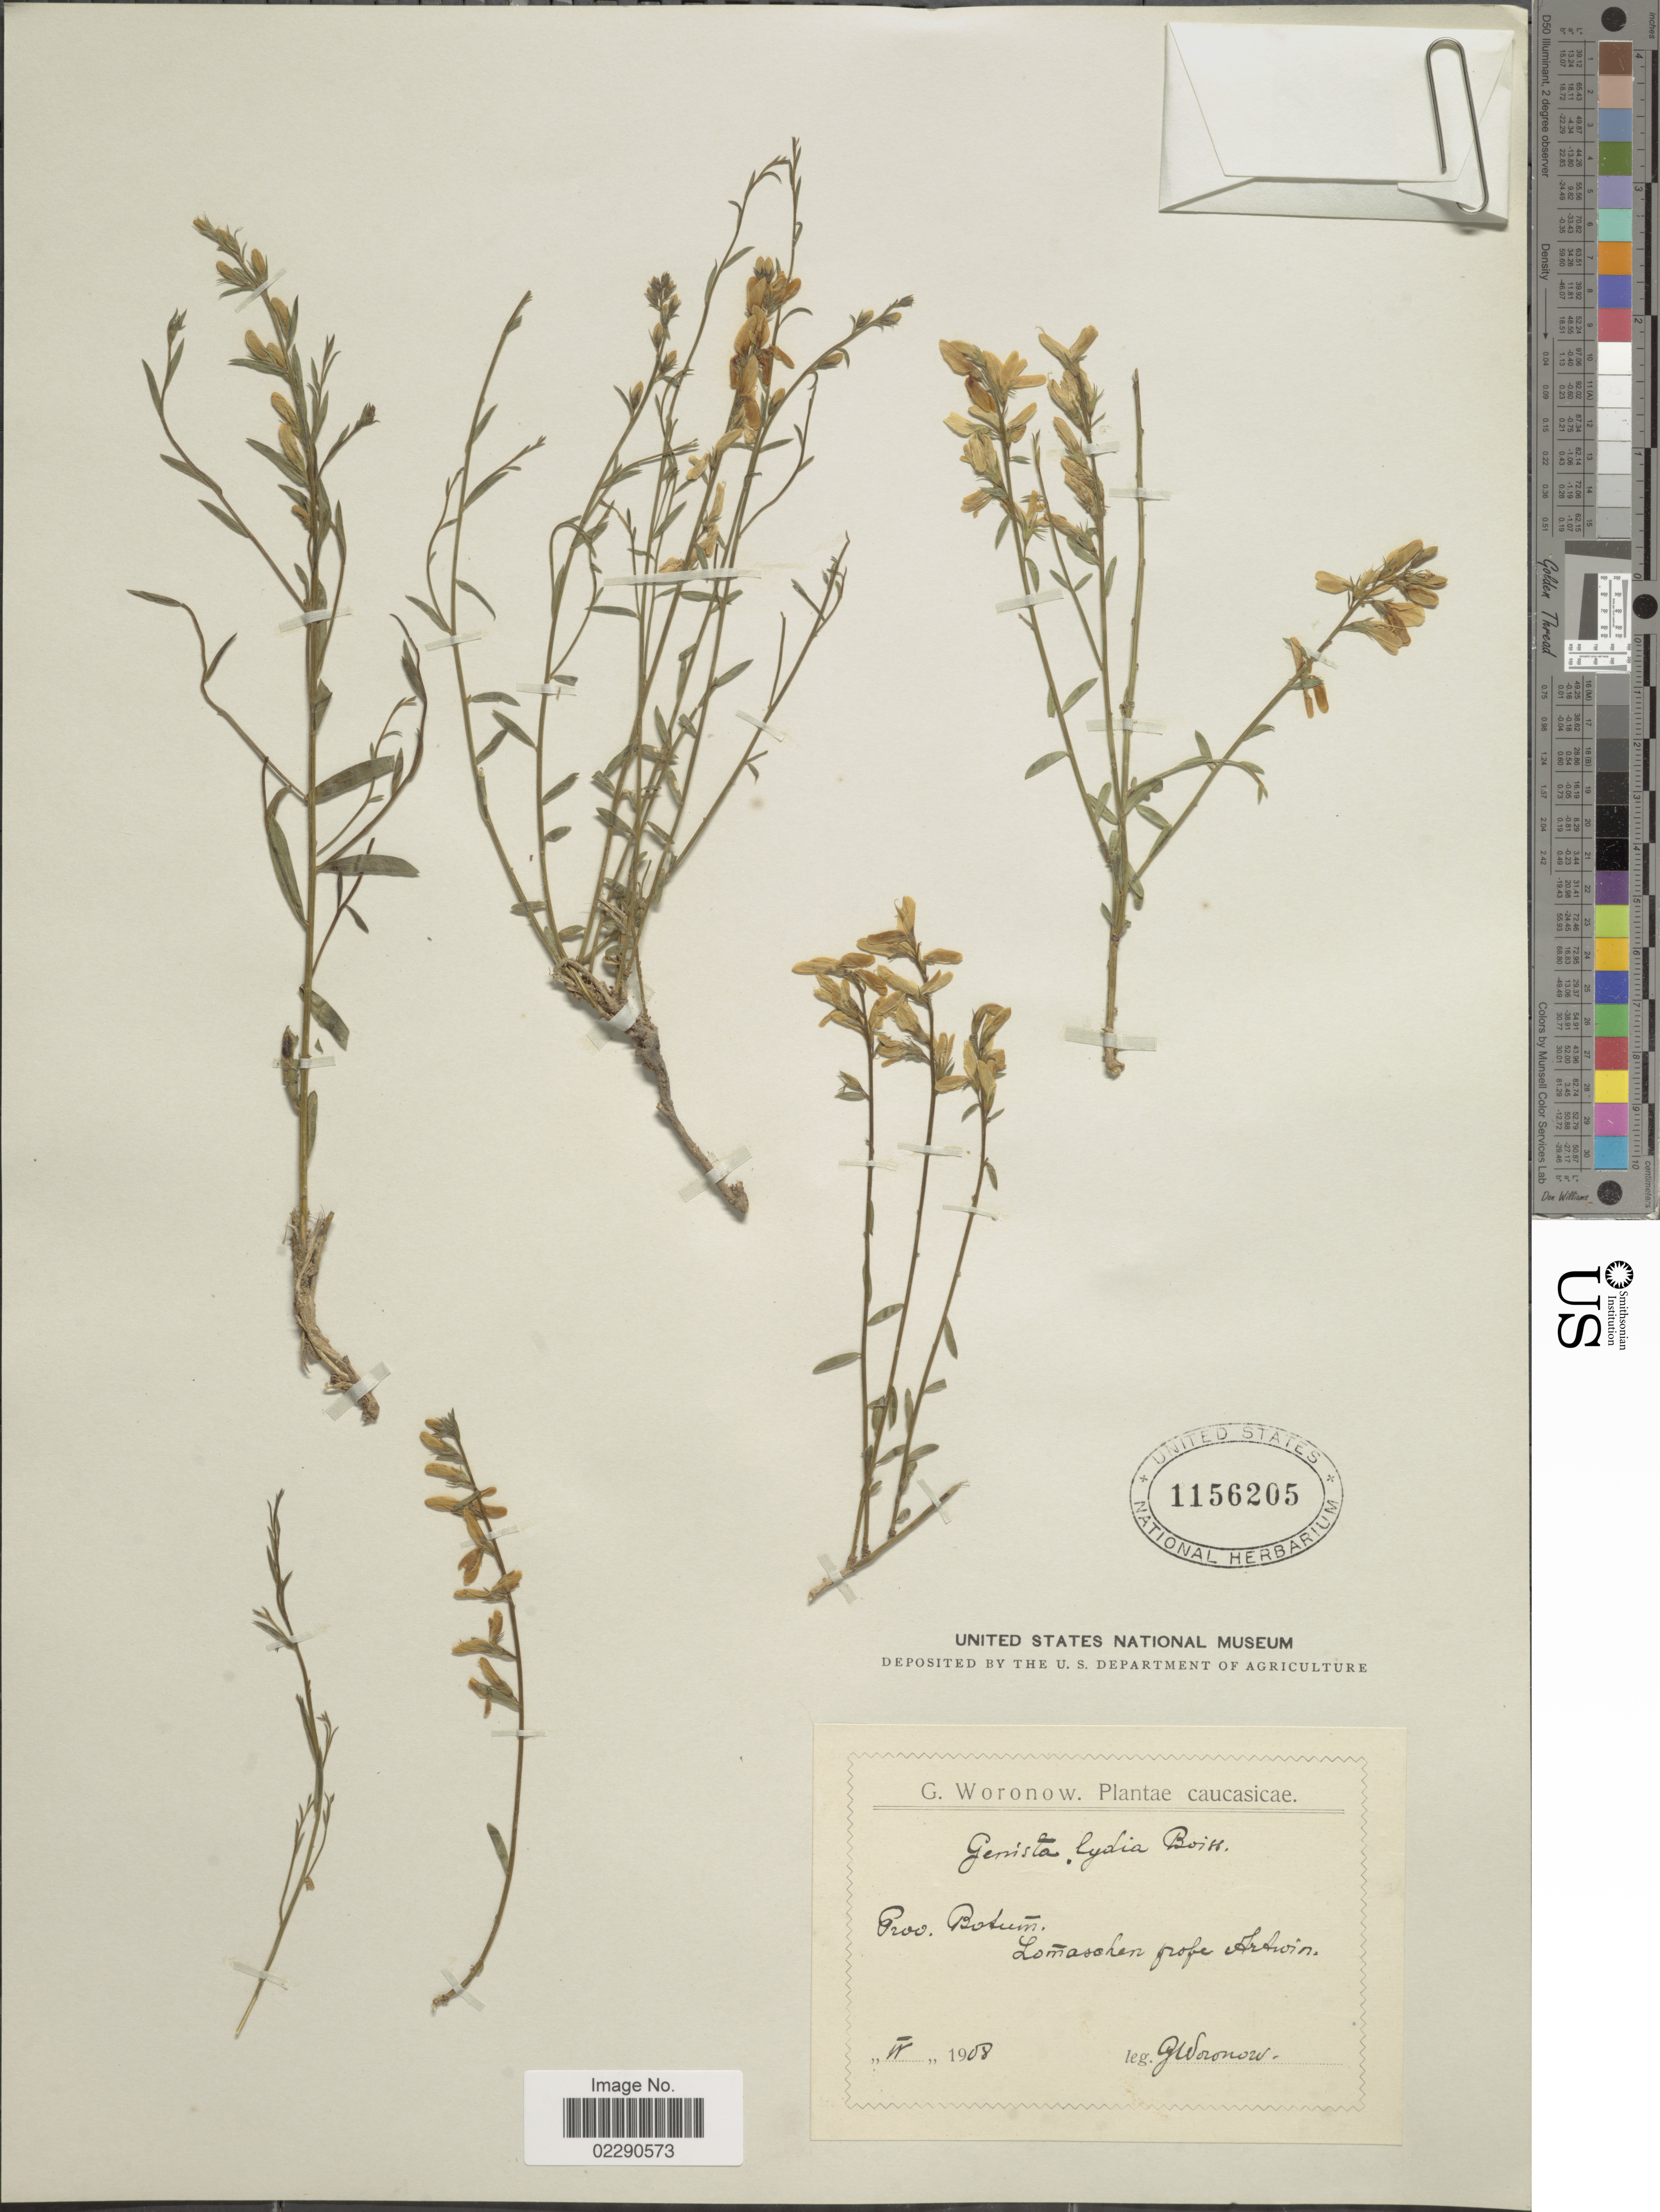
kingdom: Plantae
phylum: Tracheophyta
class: Magnoliopsida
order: Fabales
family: Fabaceae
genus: Genista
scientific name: Genista lydia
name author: Boiss.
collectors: G. Woronow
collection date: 1908-04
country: Turkey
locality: Caucasicae, Prov. Botum, Lomaschen prope Artwin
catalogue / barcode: US 1156205